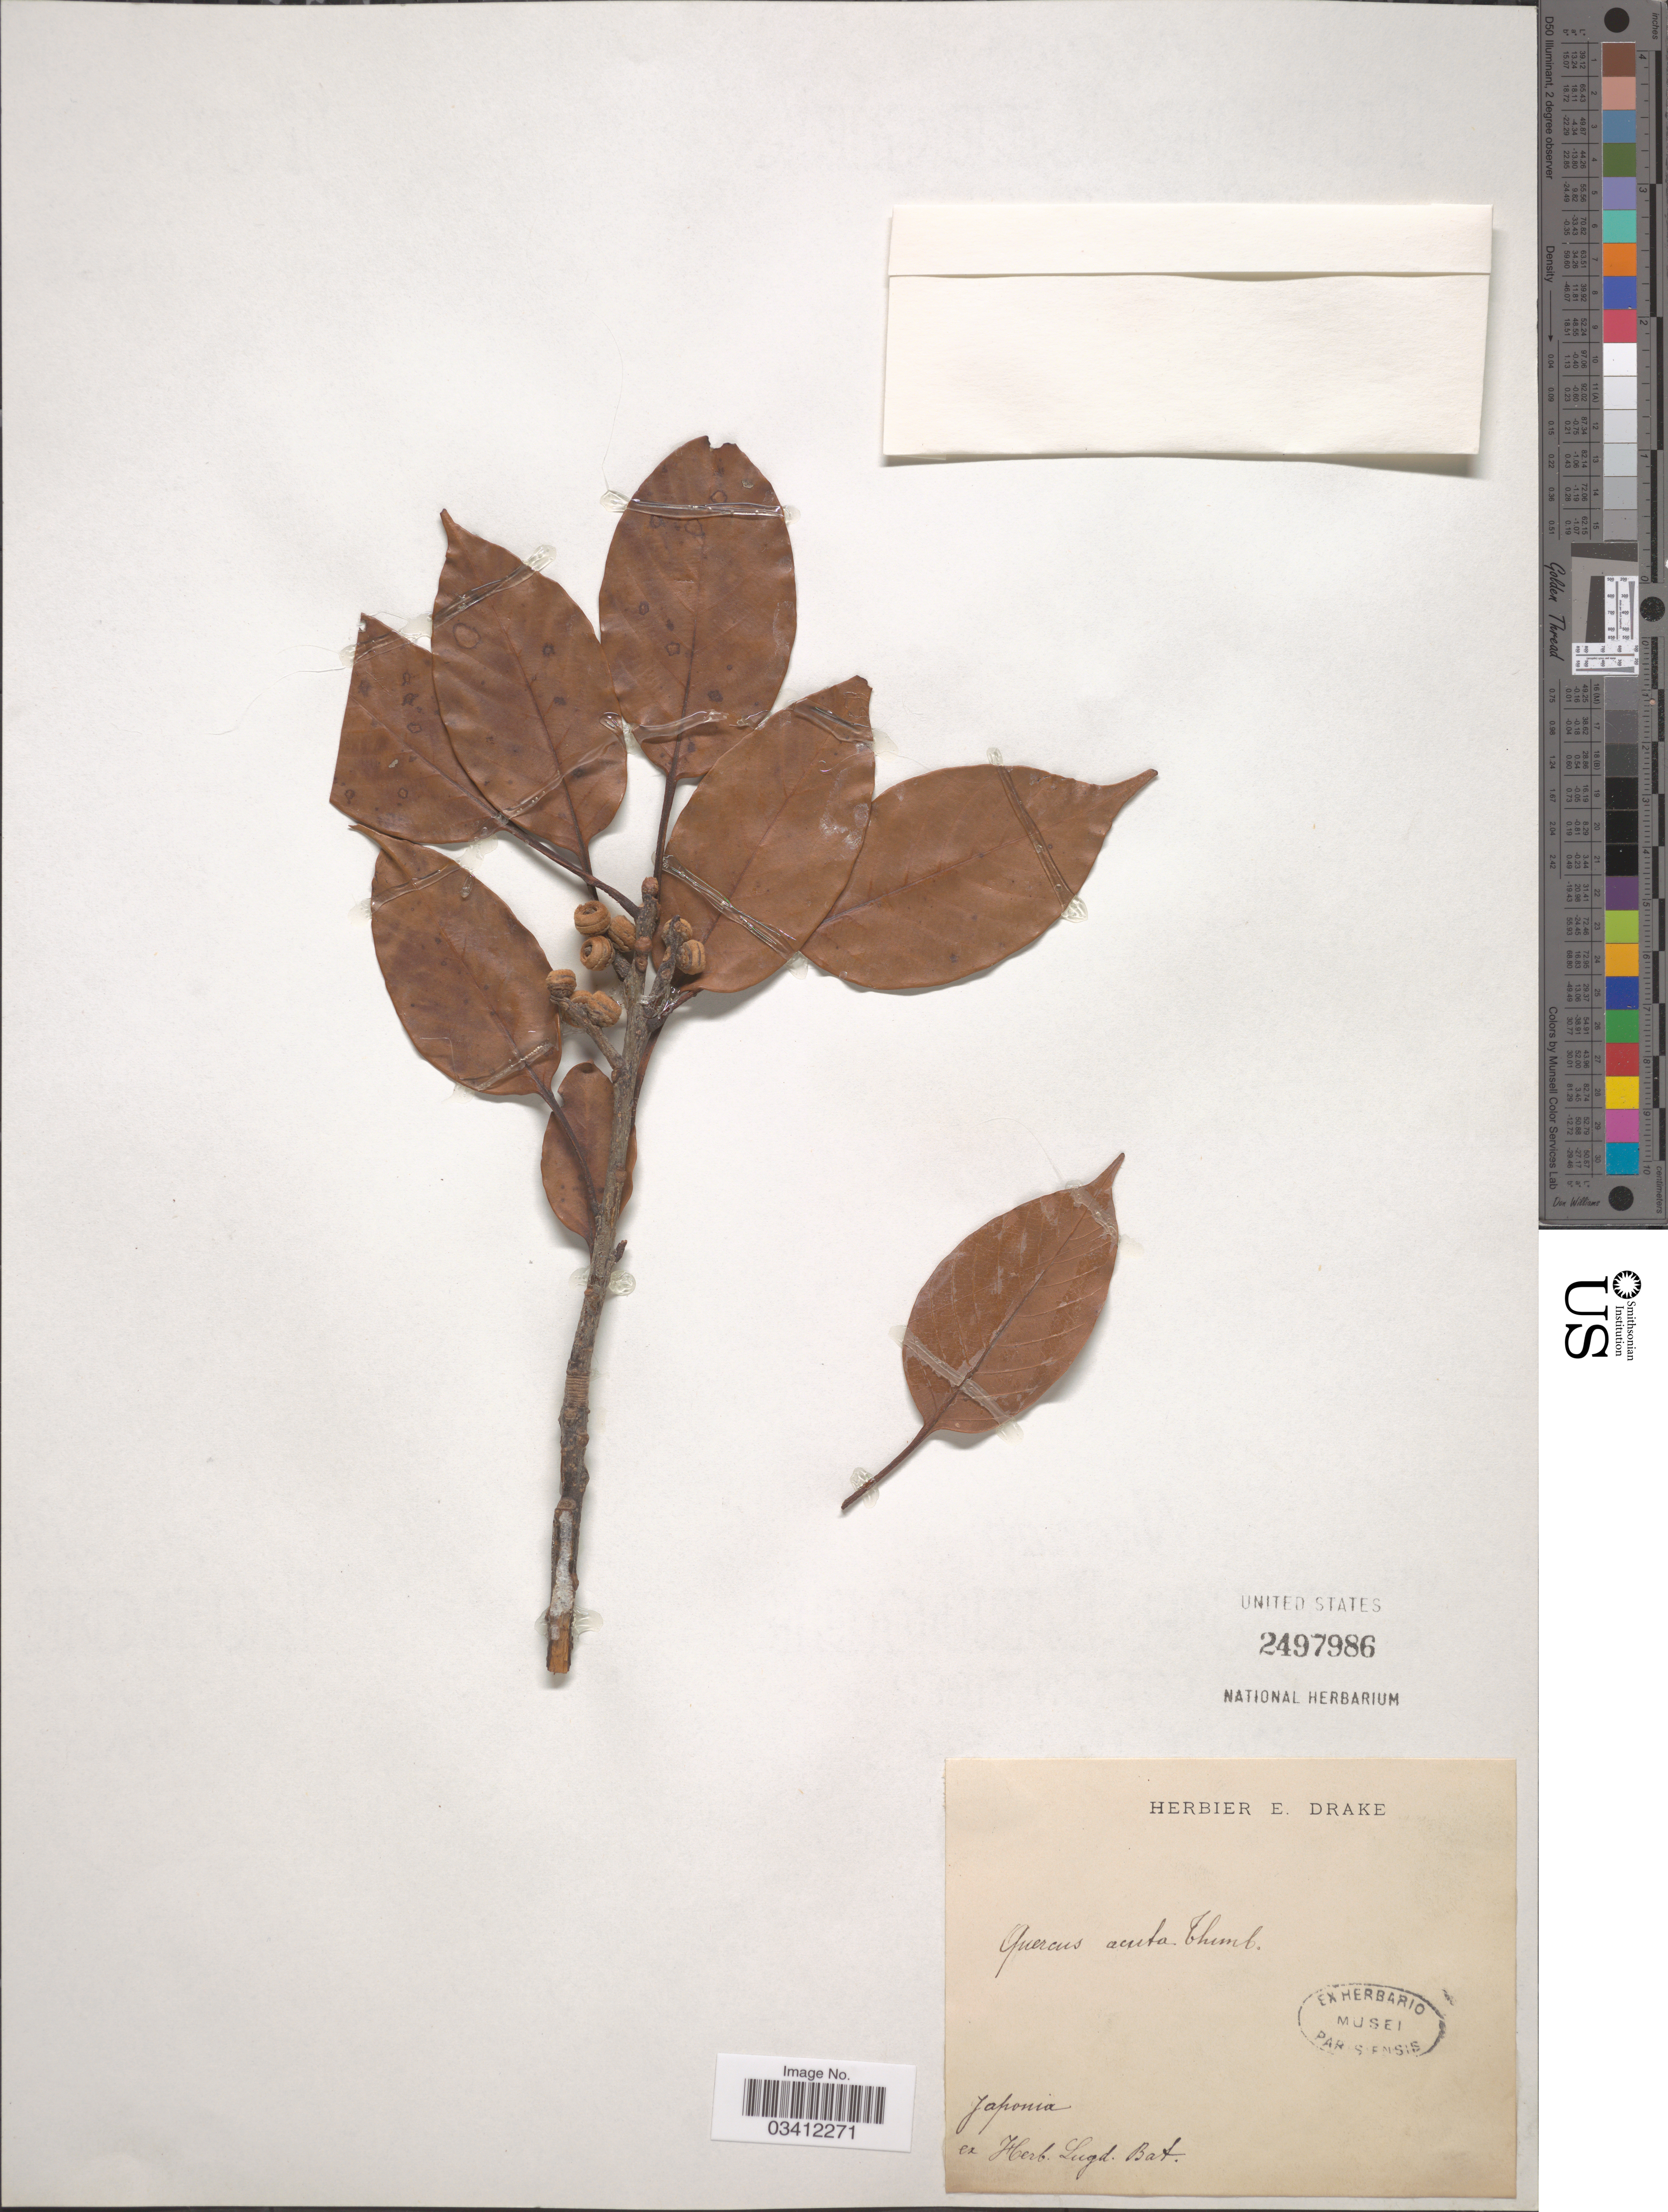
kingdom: Plantae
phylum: Tracheophyta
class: Magnoliopsida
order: Fagales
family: Fagaceae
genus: Quercus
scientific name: Quercus sessiliflora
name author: Salisb.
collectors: ex herb. Lugduno-Batavo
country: Japan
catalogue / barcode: US 2497986